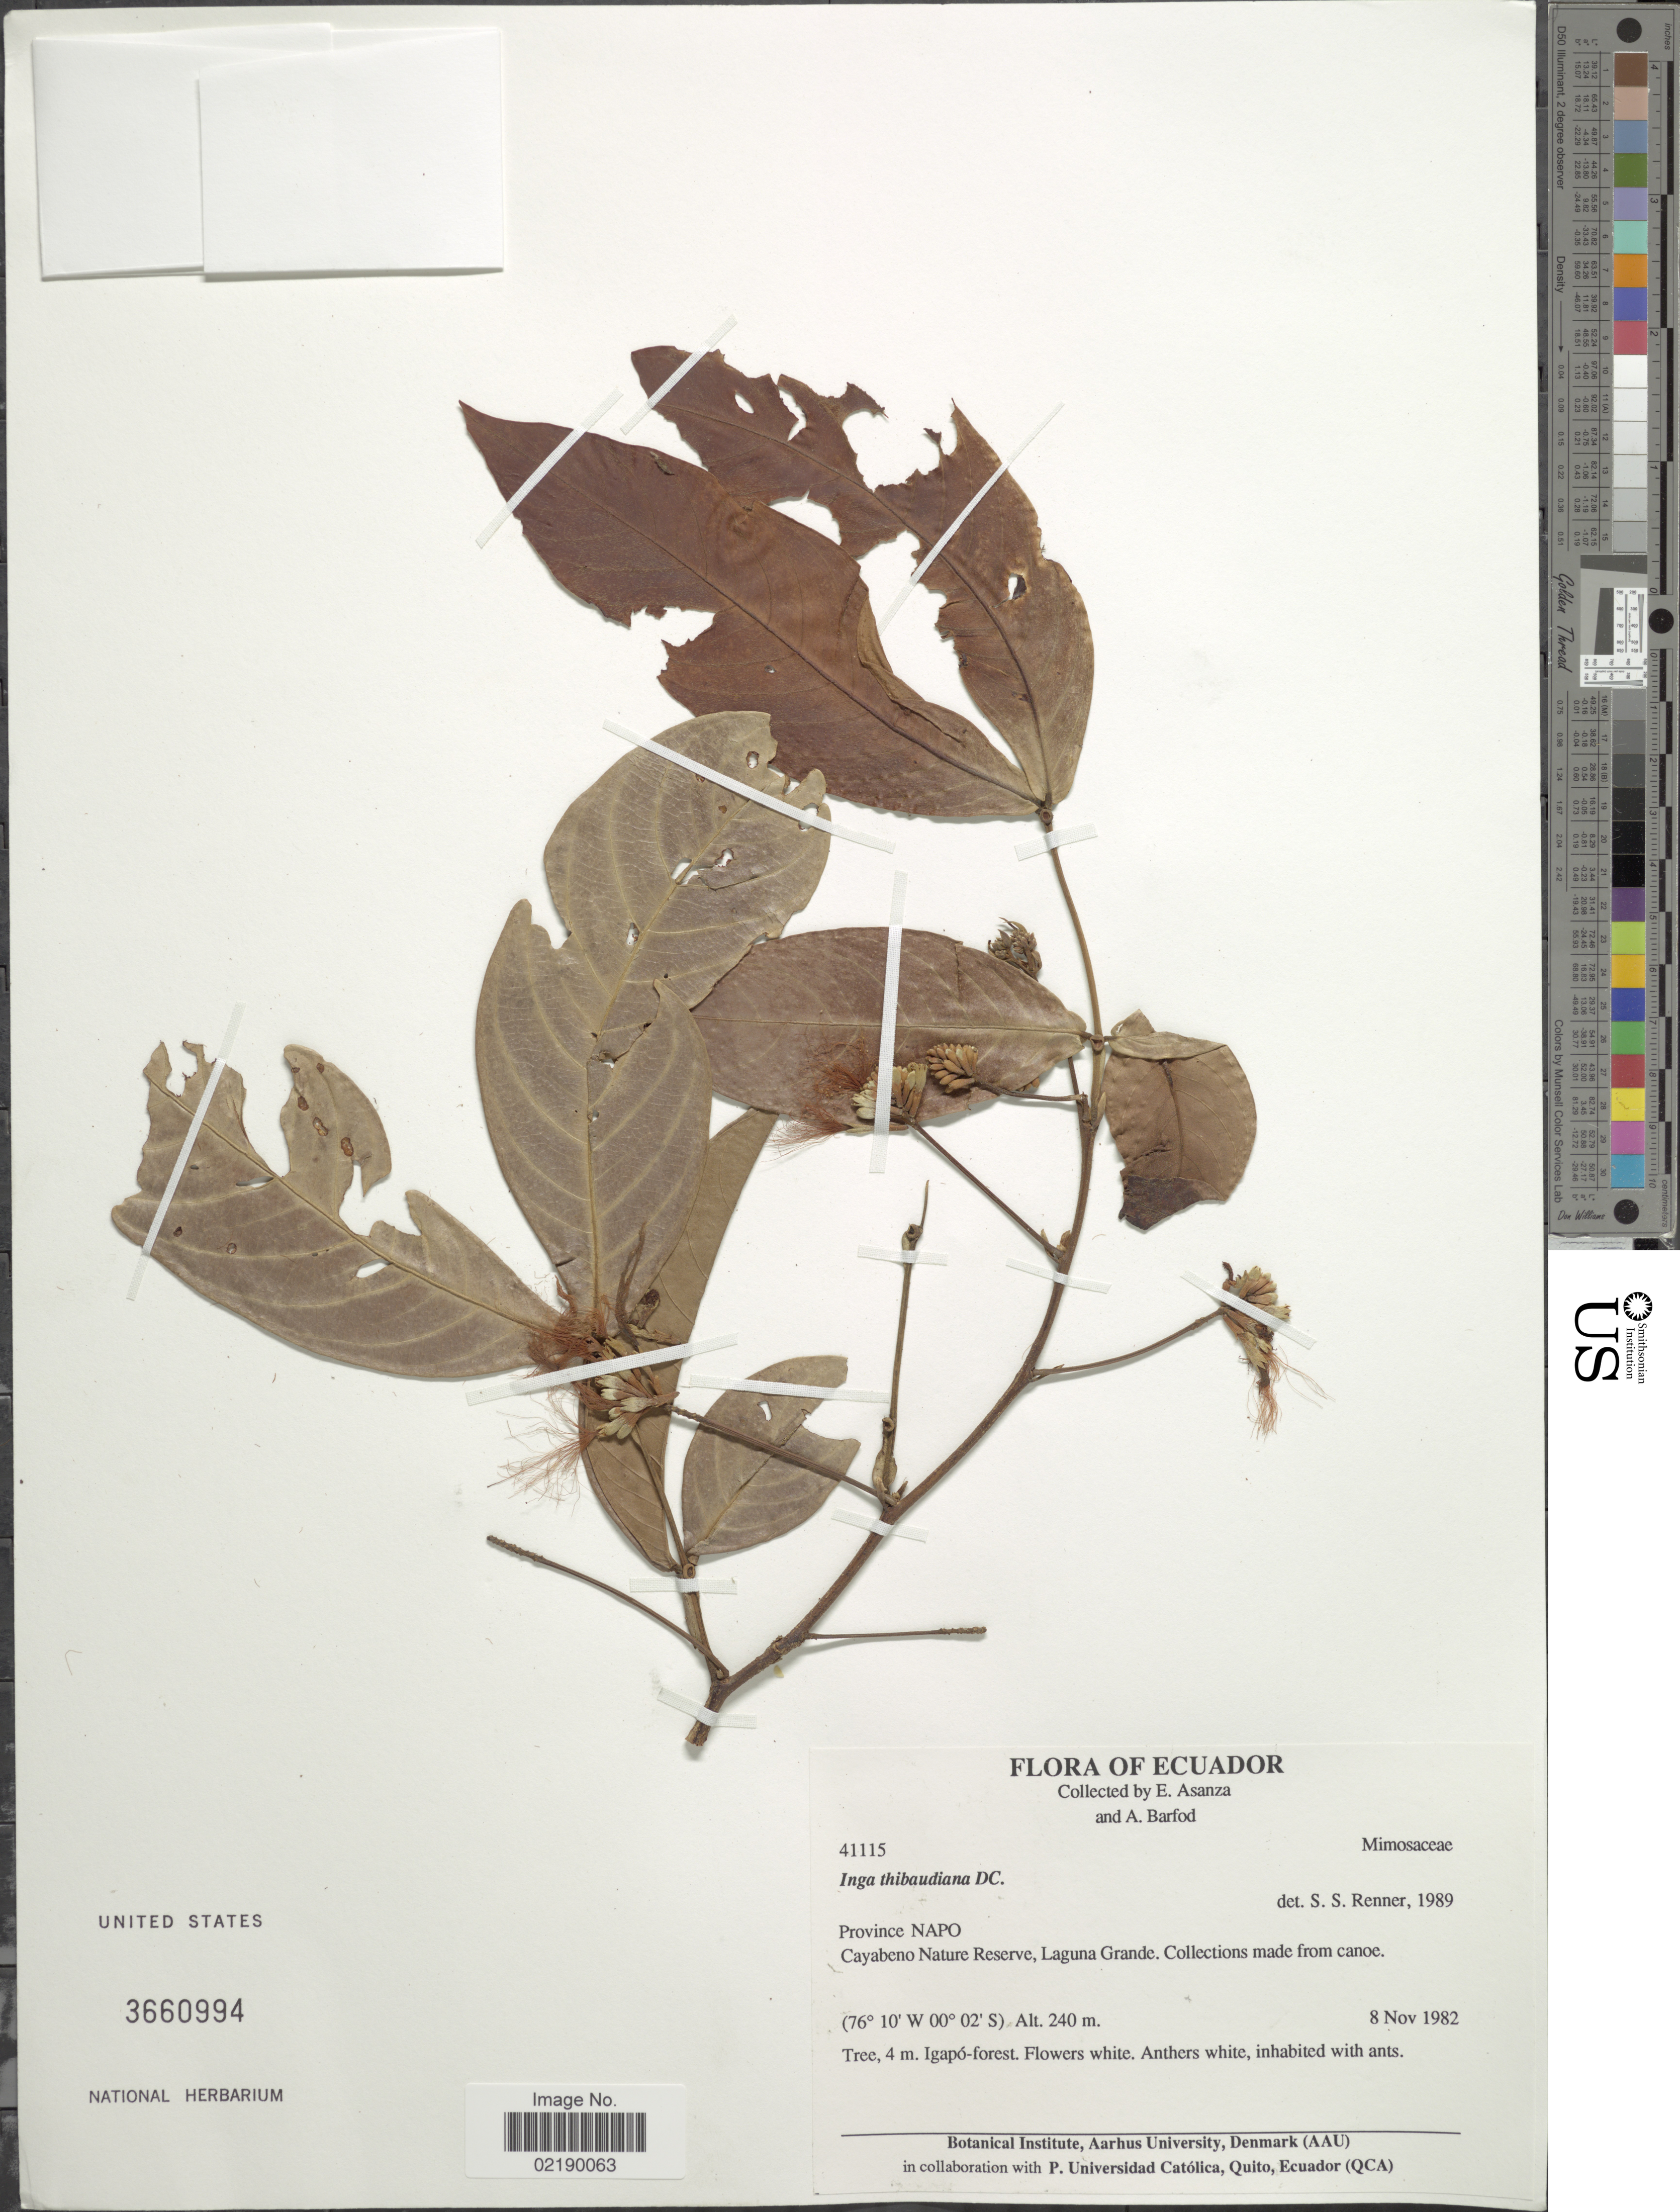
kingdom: Plantae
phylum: Tracheophyta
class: Magnoliopsida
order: Fabales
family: Fabaceae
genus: Inga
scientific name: Inga thibaudiana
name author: DC.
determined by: Renner, S. S.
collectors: E. Asanza & A. Barford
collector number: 41115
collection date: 1982-11-08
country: Ecuador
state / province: Napo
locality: Cayabeno Nature Reserve, Laguna Grande. Collections made from canoe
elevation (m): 240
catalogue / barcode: US 3660994